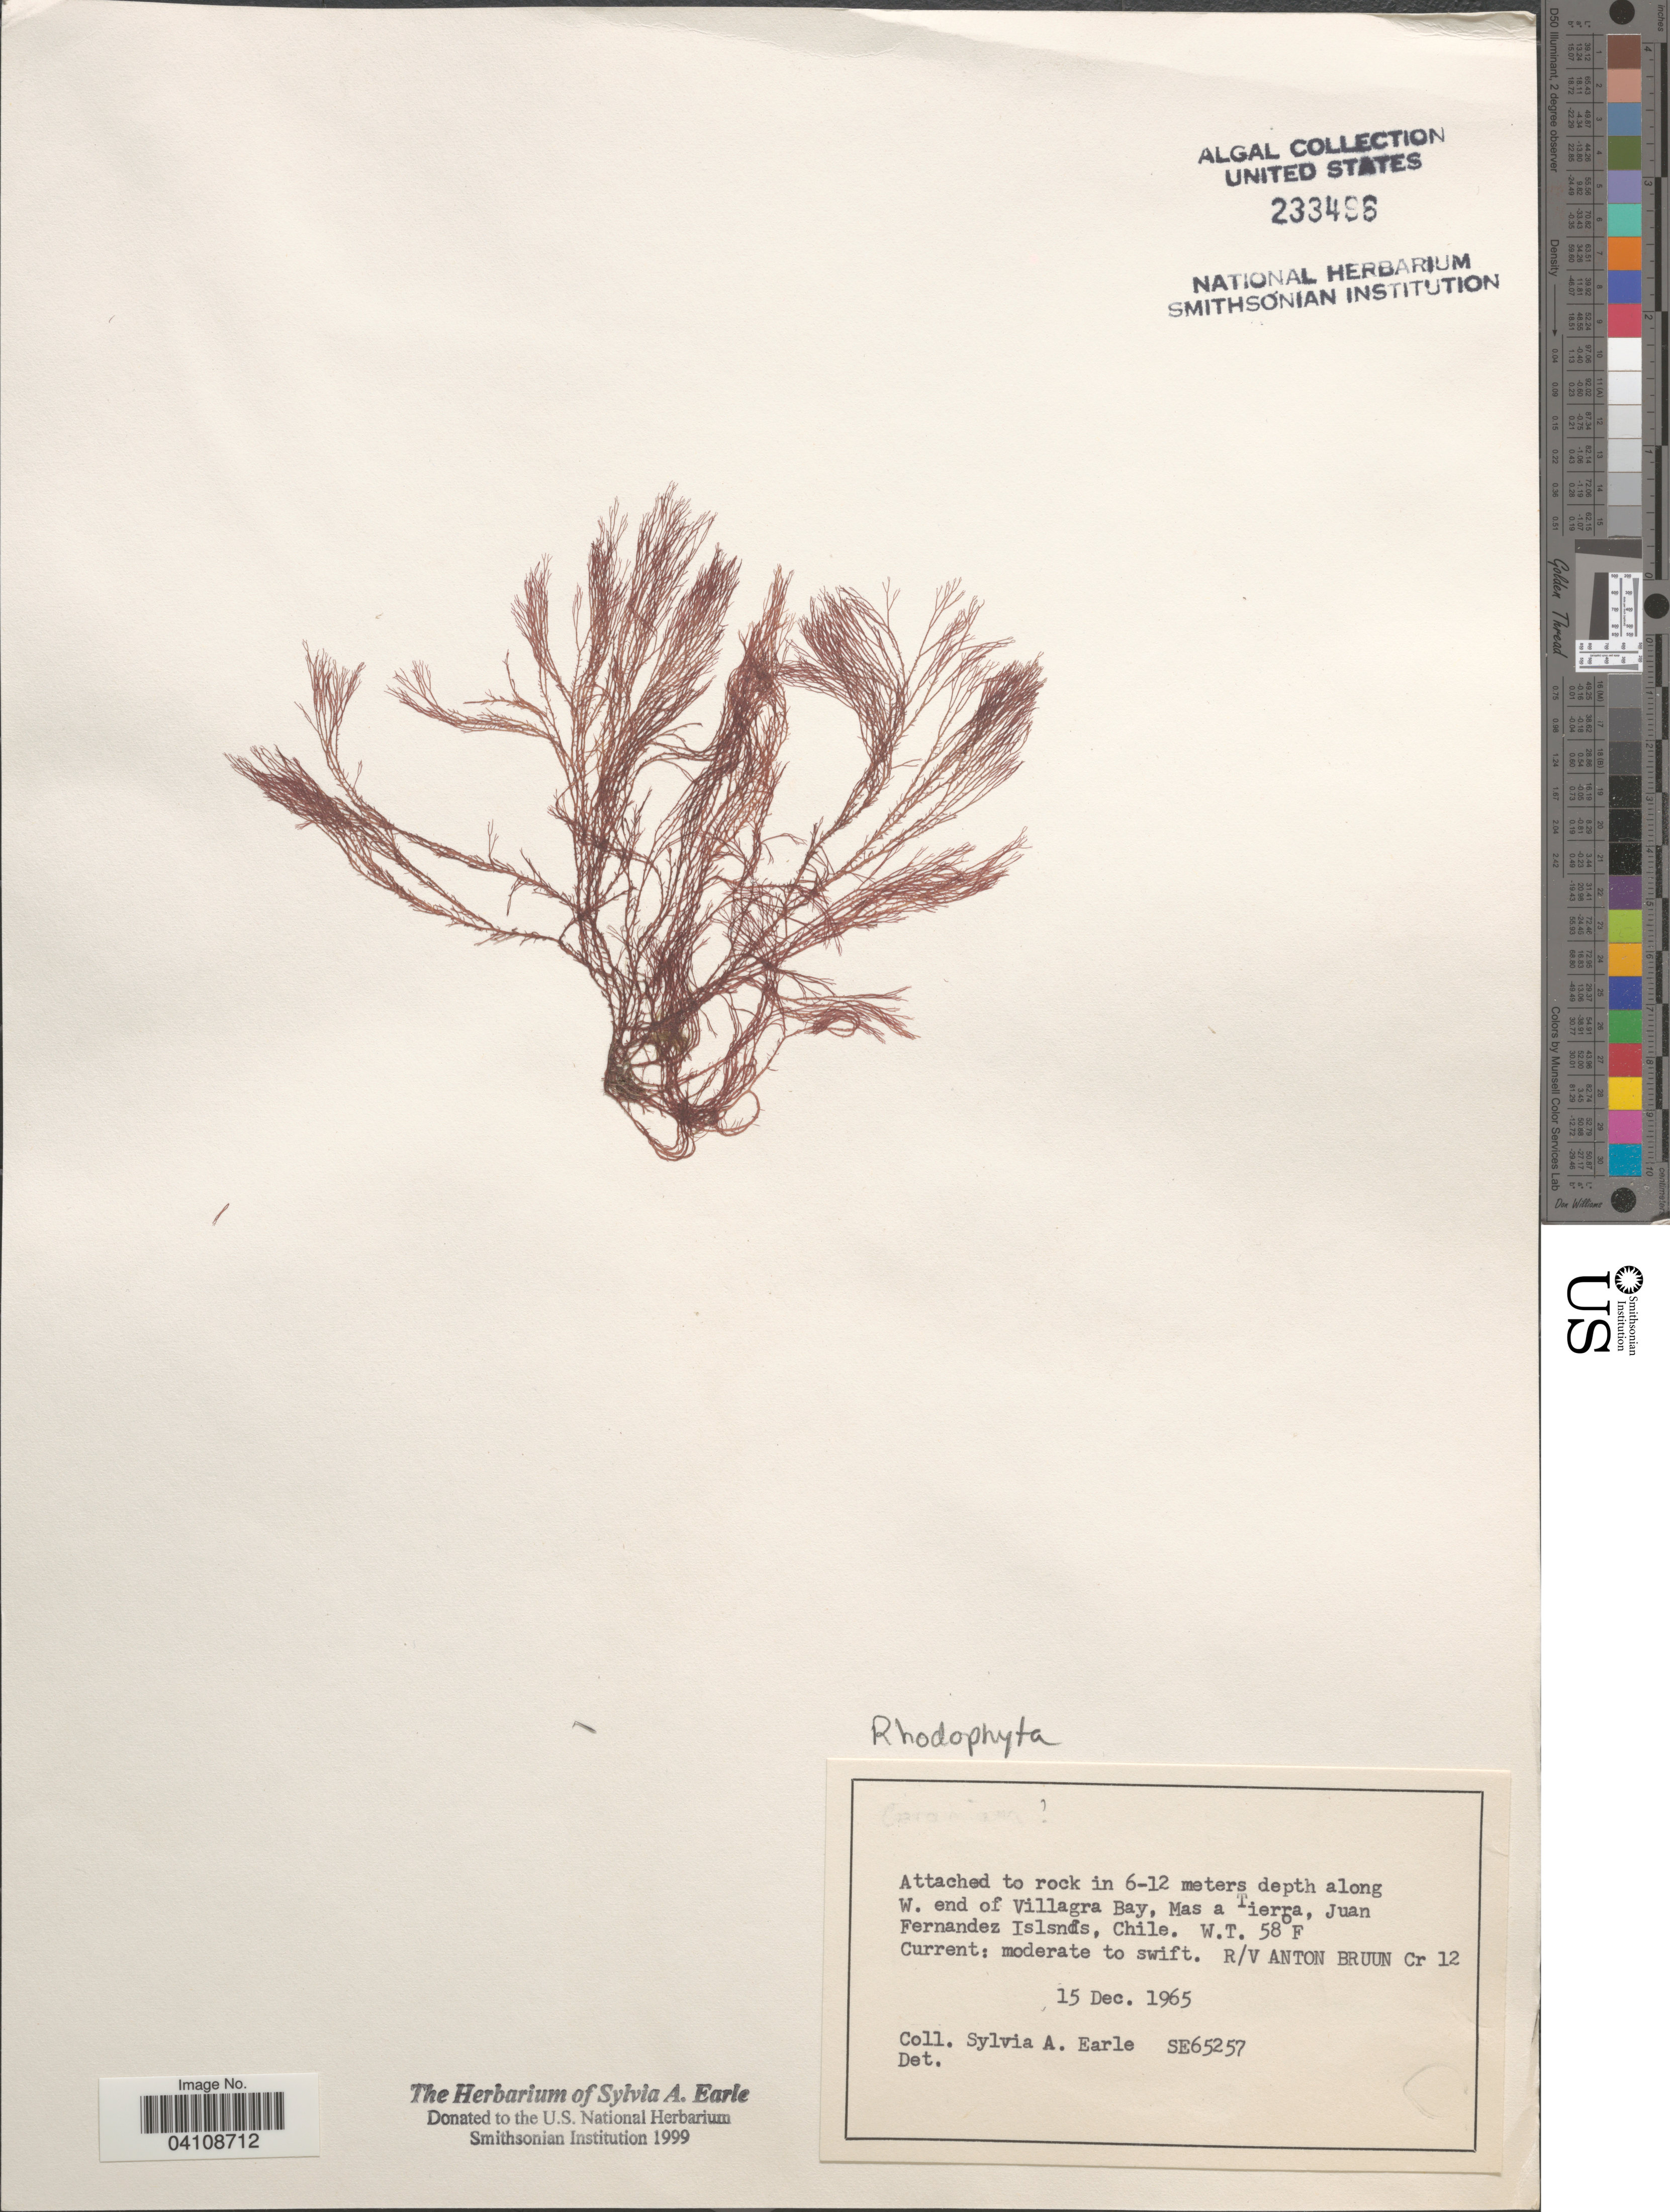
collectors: S. A. Earle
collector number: SE65257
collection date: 1965-12-15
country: Chile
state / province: Valparaíso (V)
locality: W. end of Villagra Bay, Mas a Tierra, Juan Fernandez Islands. R/V Anton Bruun Cr 12.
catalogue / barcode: US 233496